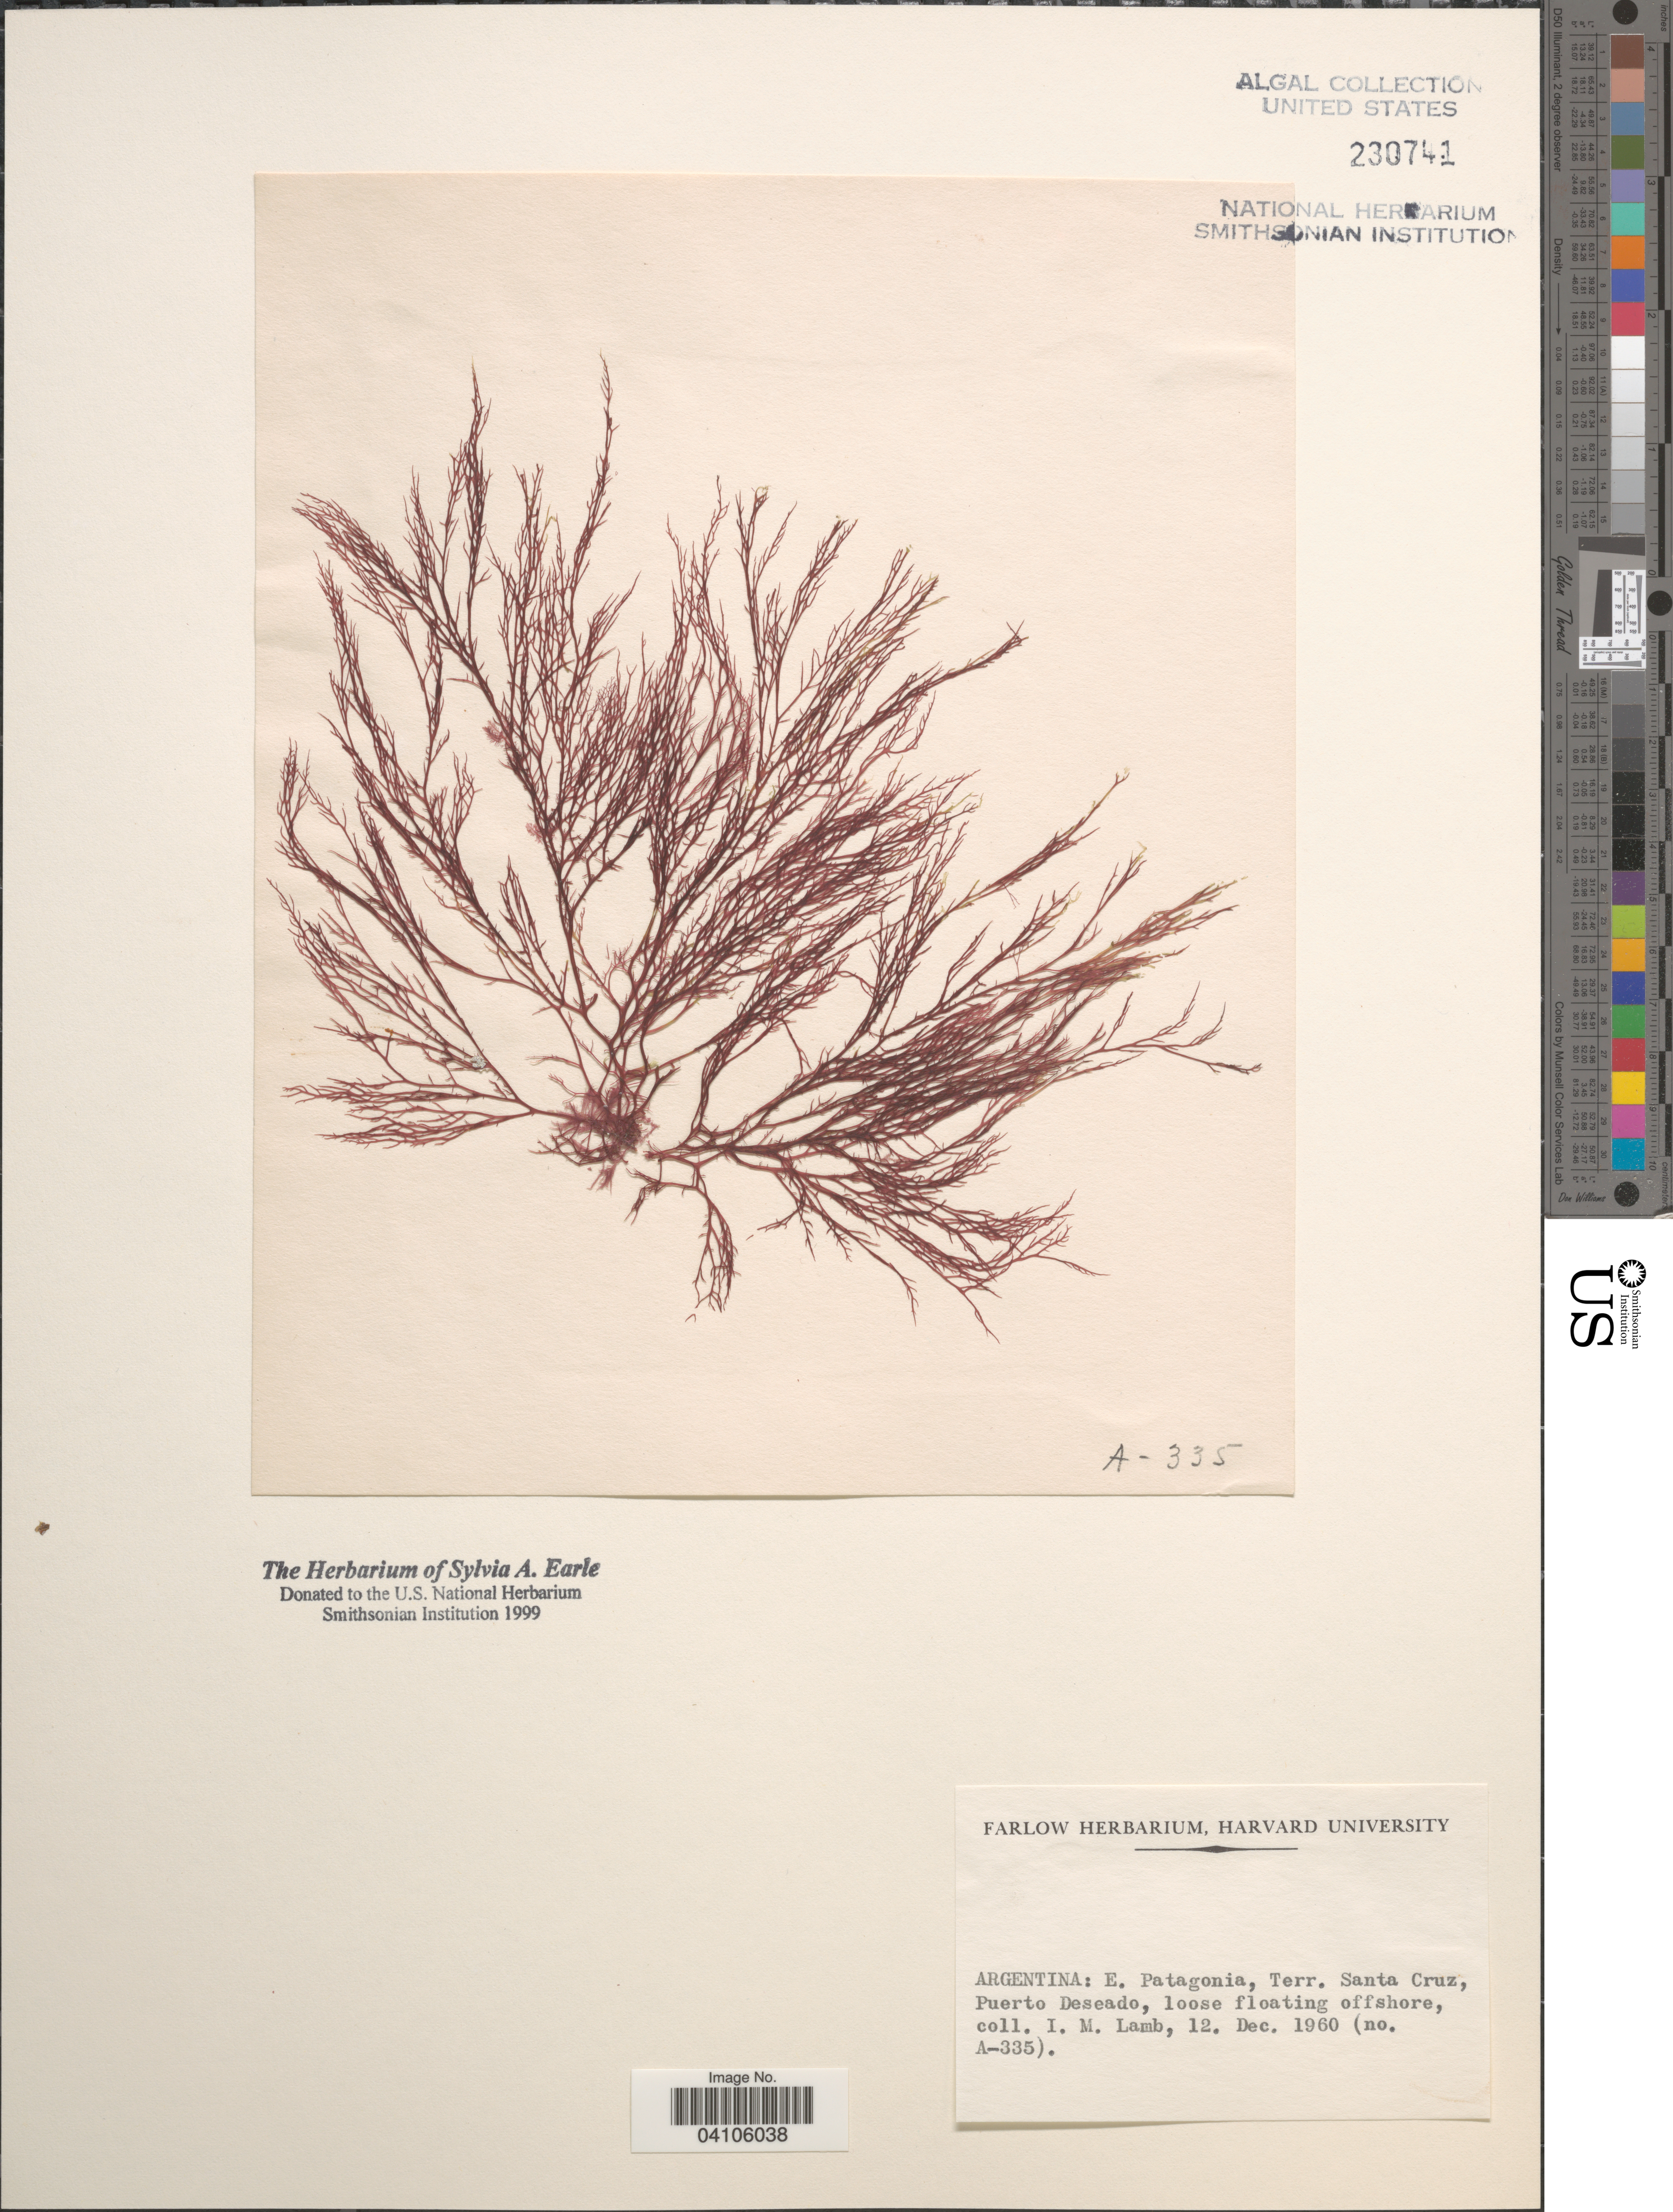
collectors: I. M. Lamb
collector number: A-335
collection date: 1960-12-12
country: Argentina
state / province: Santa Cruz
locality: E. Patagonia, Terr. Santa Cruz, Puerto Deseado.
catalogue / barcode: US 230741